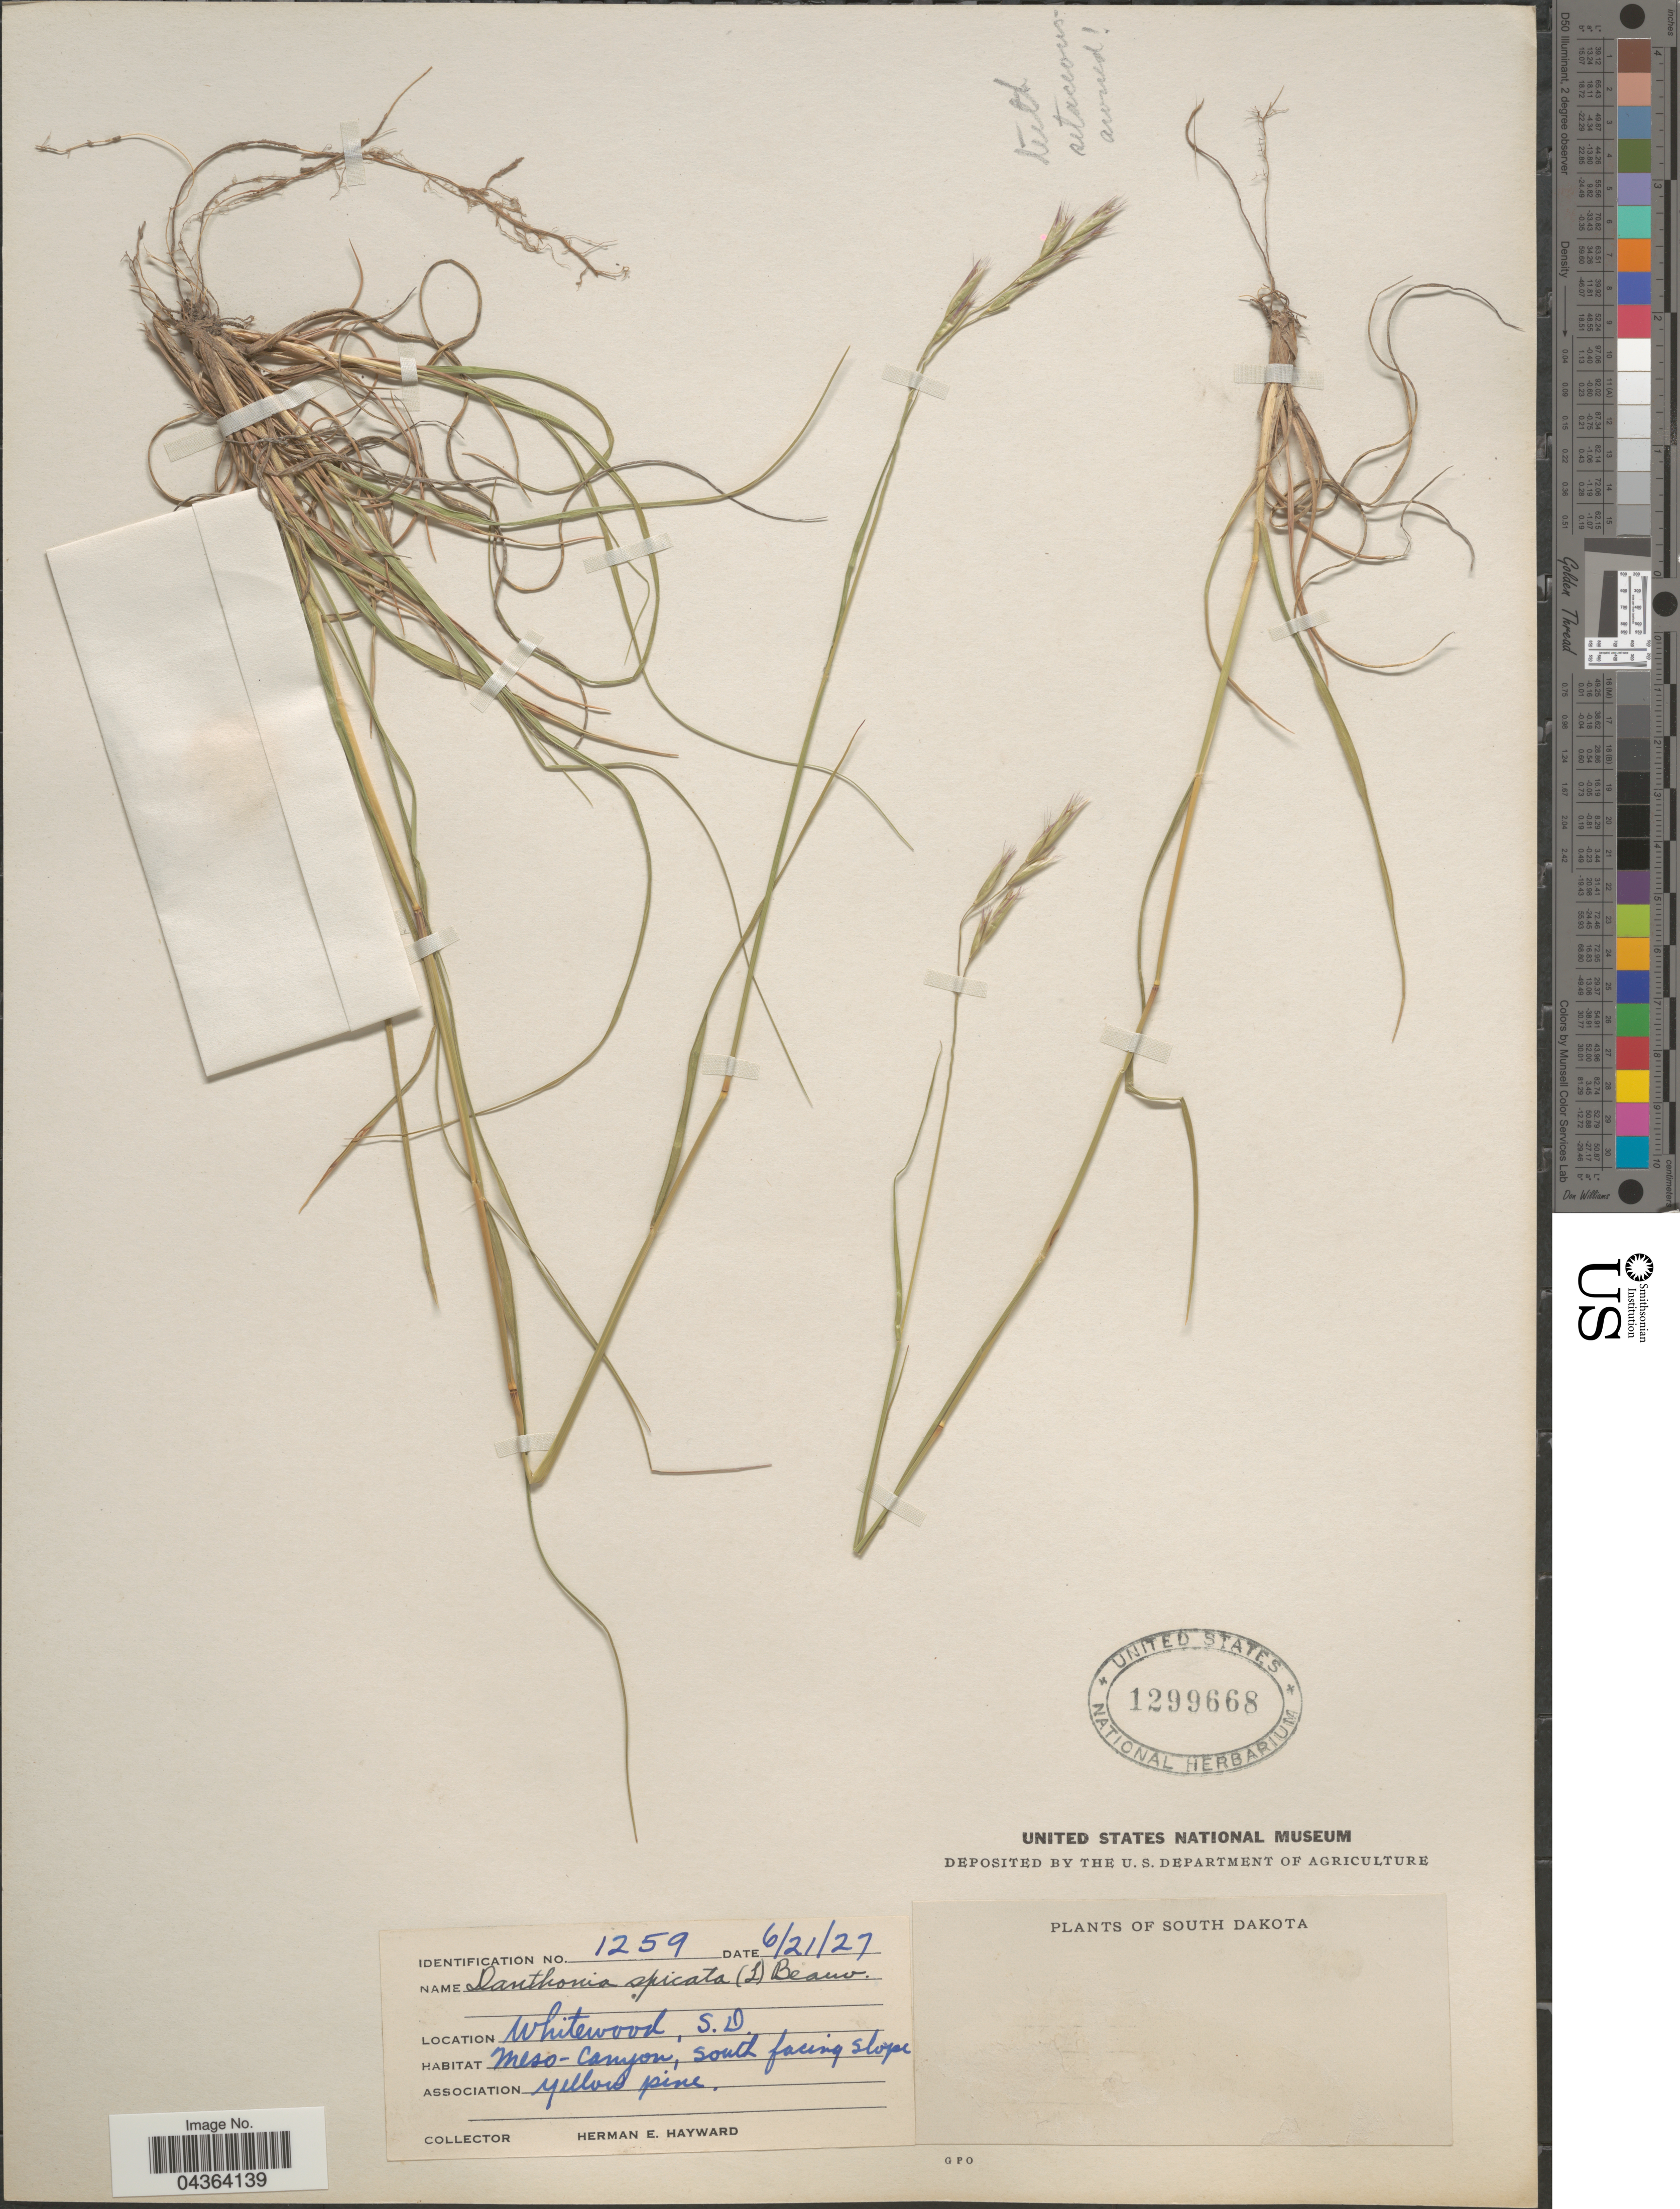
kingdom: Plantae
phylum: Tracheophyta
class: Liliopsida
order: Poales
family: Poaceae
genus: Danthonia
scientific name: Danthonia spicata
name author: (L.) P. Beauv. ex Roem. & Schult.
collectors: H. Hayward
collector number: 1259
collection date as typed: Transcribed d/m/y: 21/6/27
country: United States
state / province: South Dakota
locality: Whitewood. Meso-Canyon, south facing slope.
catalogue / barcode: US 1299668